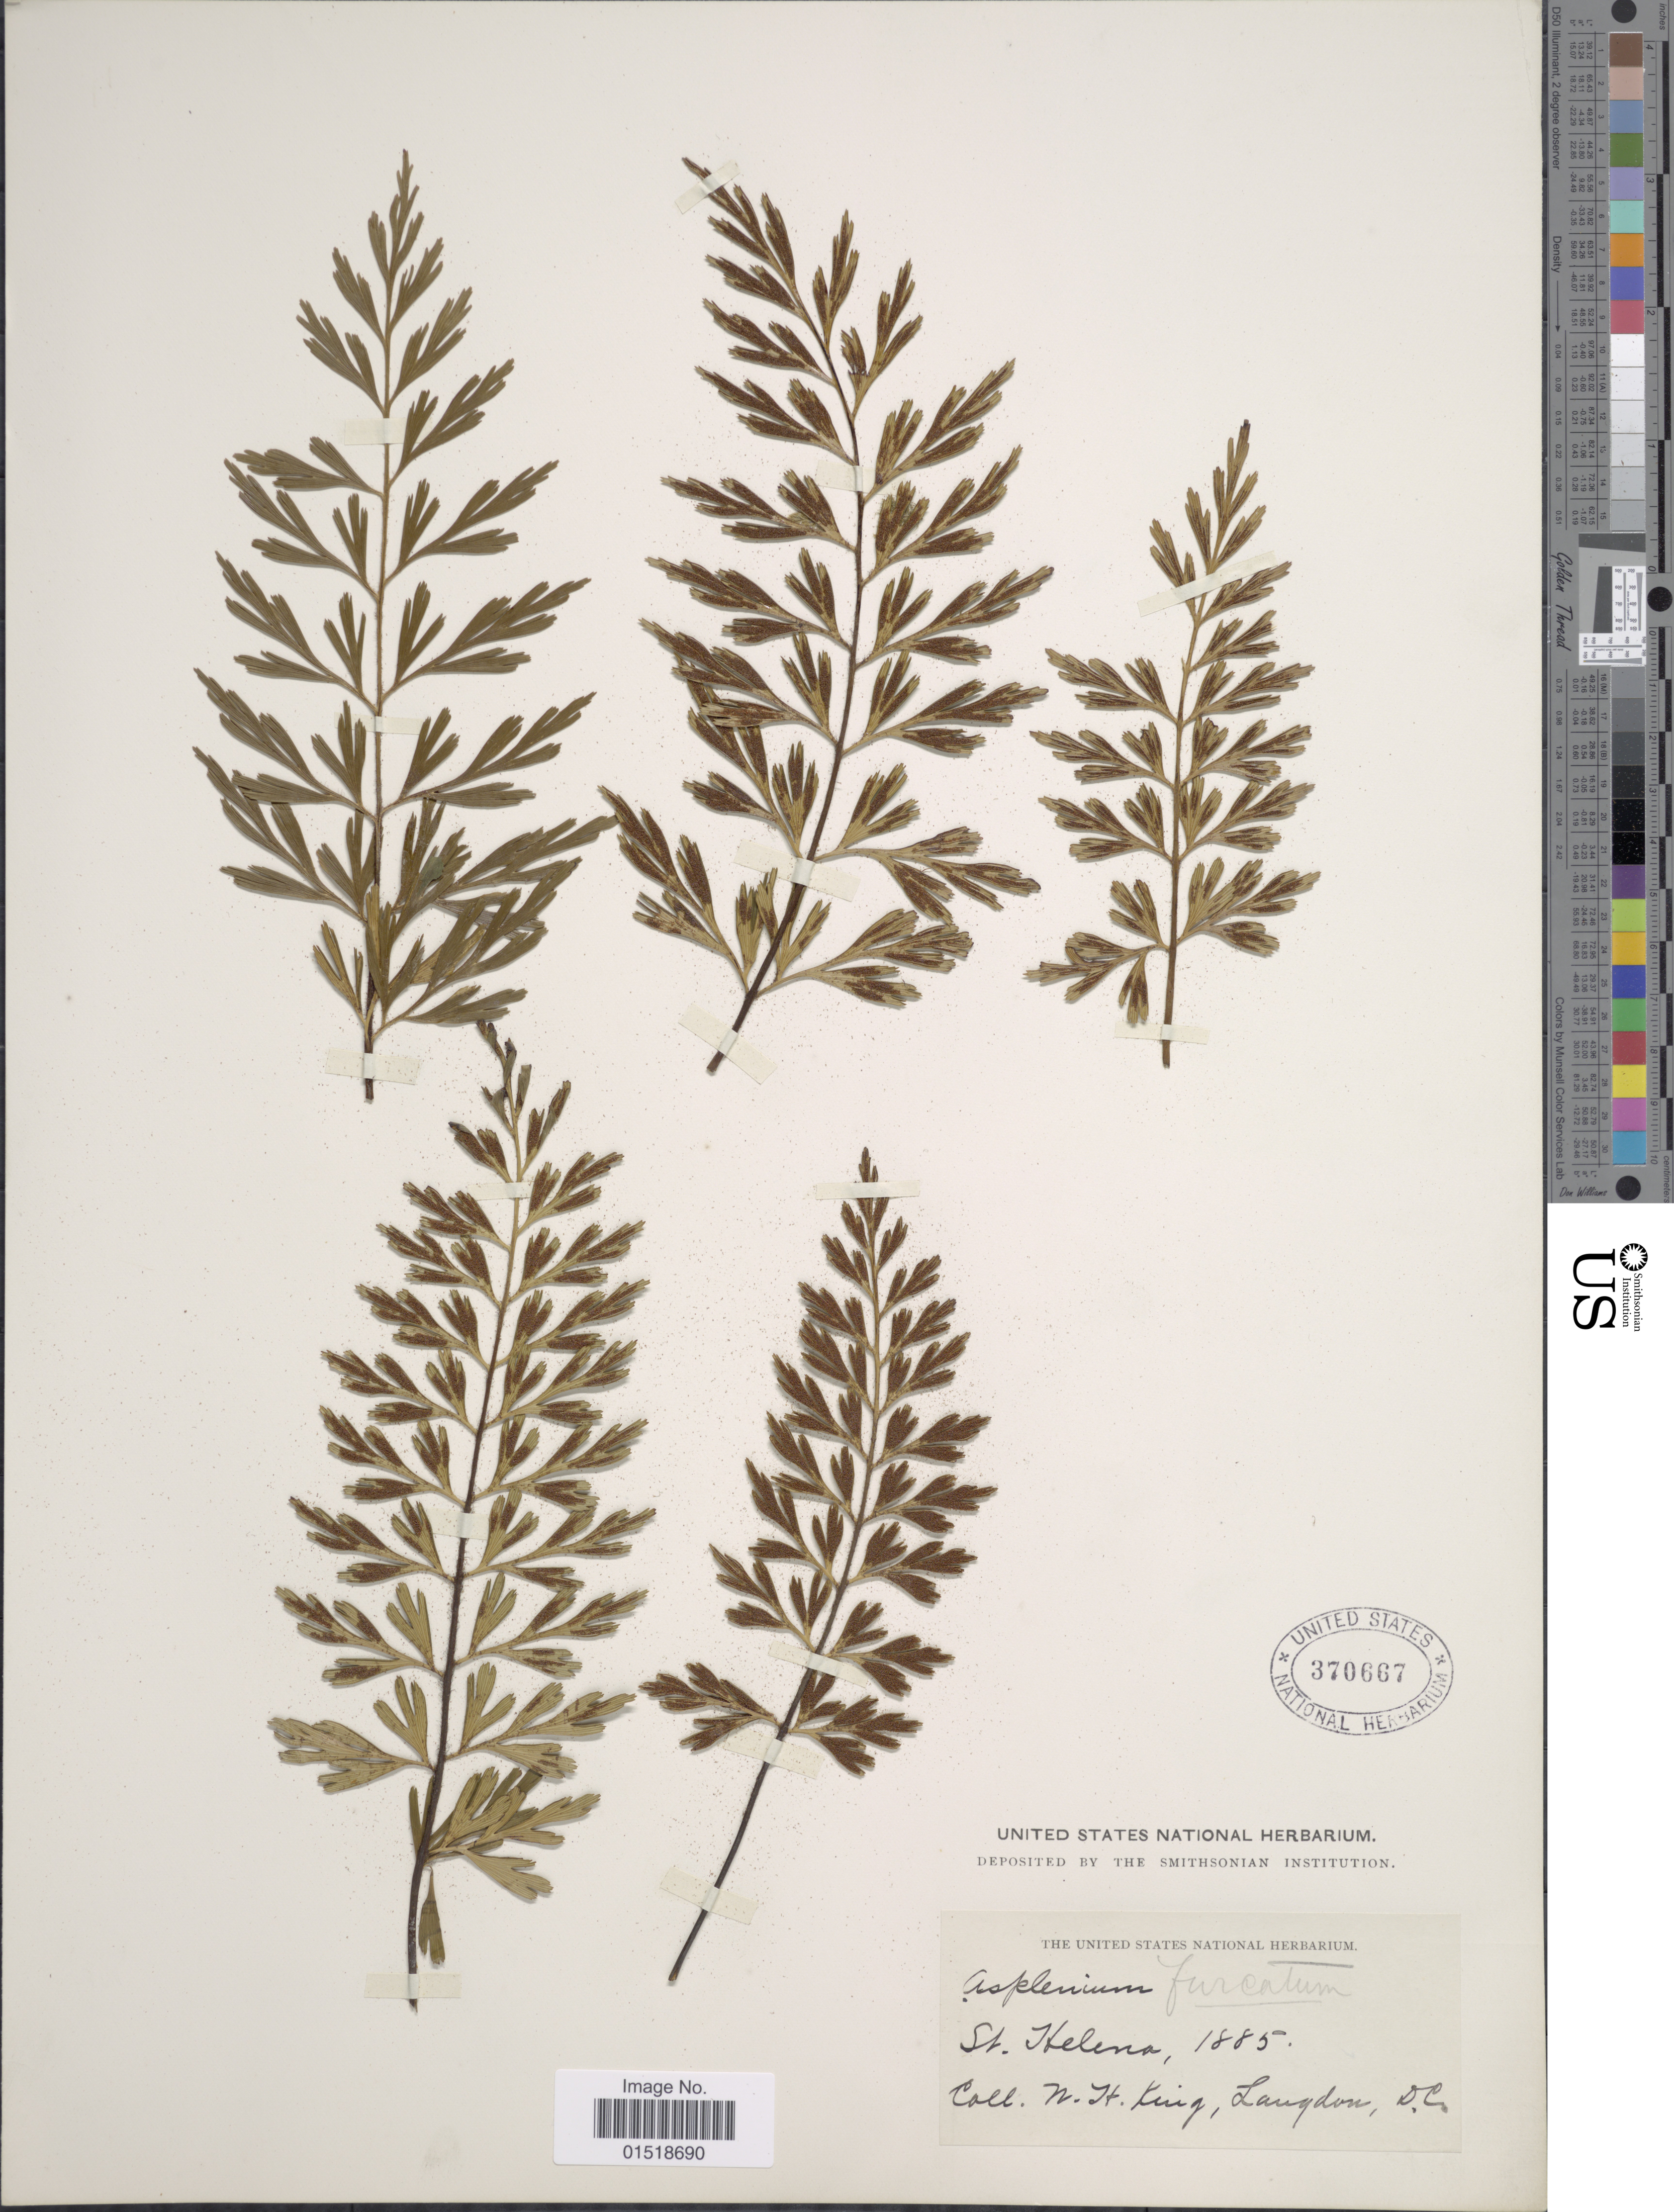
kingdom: Plantae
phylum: Tracheophyta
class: Polypodiopsida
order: Polypodiales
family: Aspleniaceae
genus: Asplenium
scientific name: Asplenium aethiopicum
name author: (Burm. f.) Bech.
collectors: W. H. King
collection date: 1885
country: St. Helena Islands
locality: St. Helena.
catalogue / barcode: US 370667